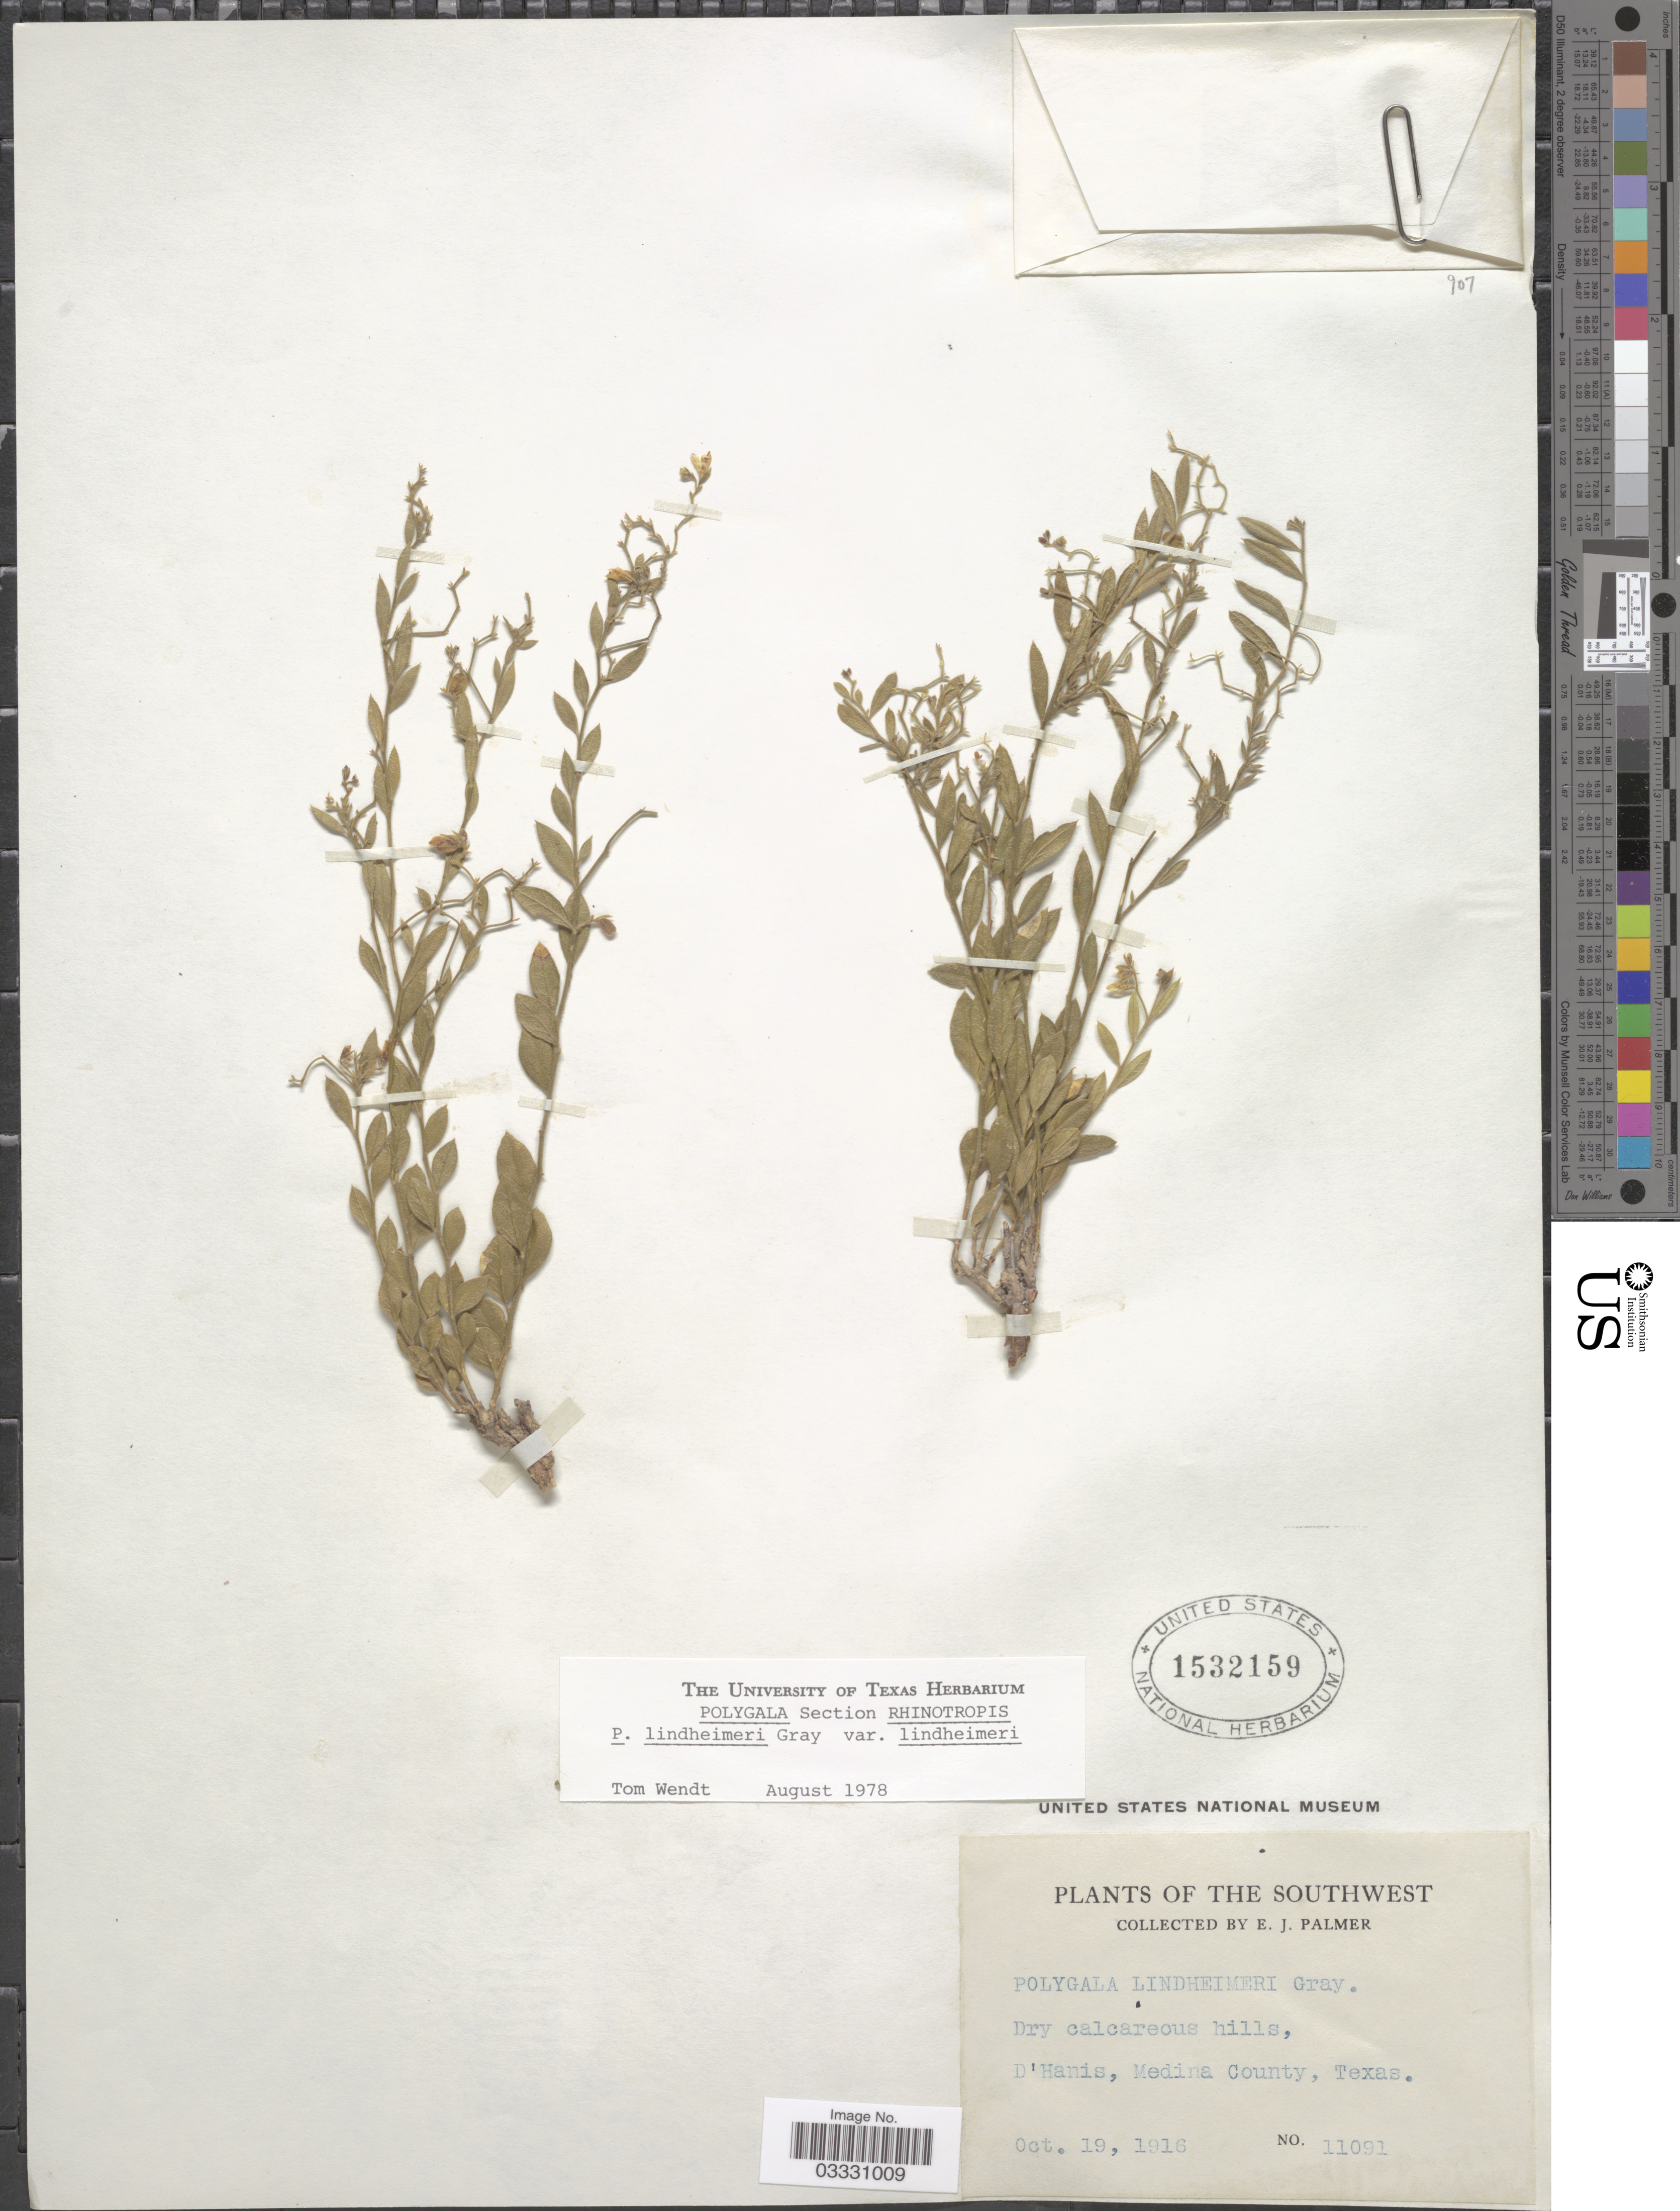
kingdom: Plantae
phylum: Tracheophyta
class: Magnoliopsida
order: Fabales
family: Polygalaceae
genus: Rhinotropis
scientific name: Rhinotropis lindheimeri var. lindheimeri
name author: (A. Gray) J.R. Abbott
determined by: Strong, Mark T., (BOT), Smithsonian Institution - National Museum of Natural History (UNITED STATES)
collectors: E. J. Palmer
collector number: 11091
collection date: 1916-10-19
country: United States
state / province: Texas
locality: The Southwest. D'Hanis, Medina County.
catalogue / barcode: US 1532159